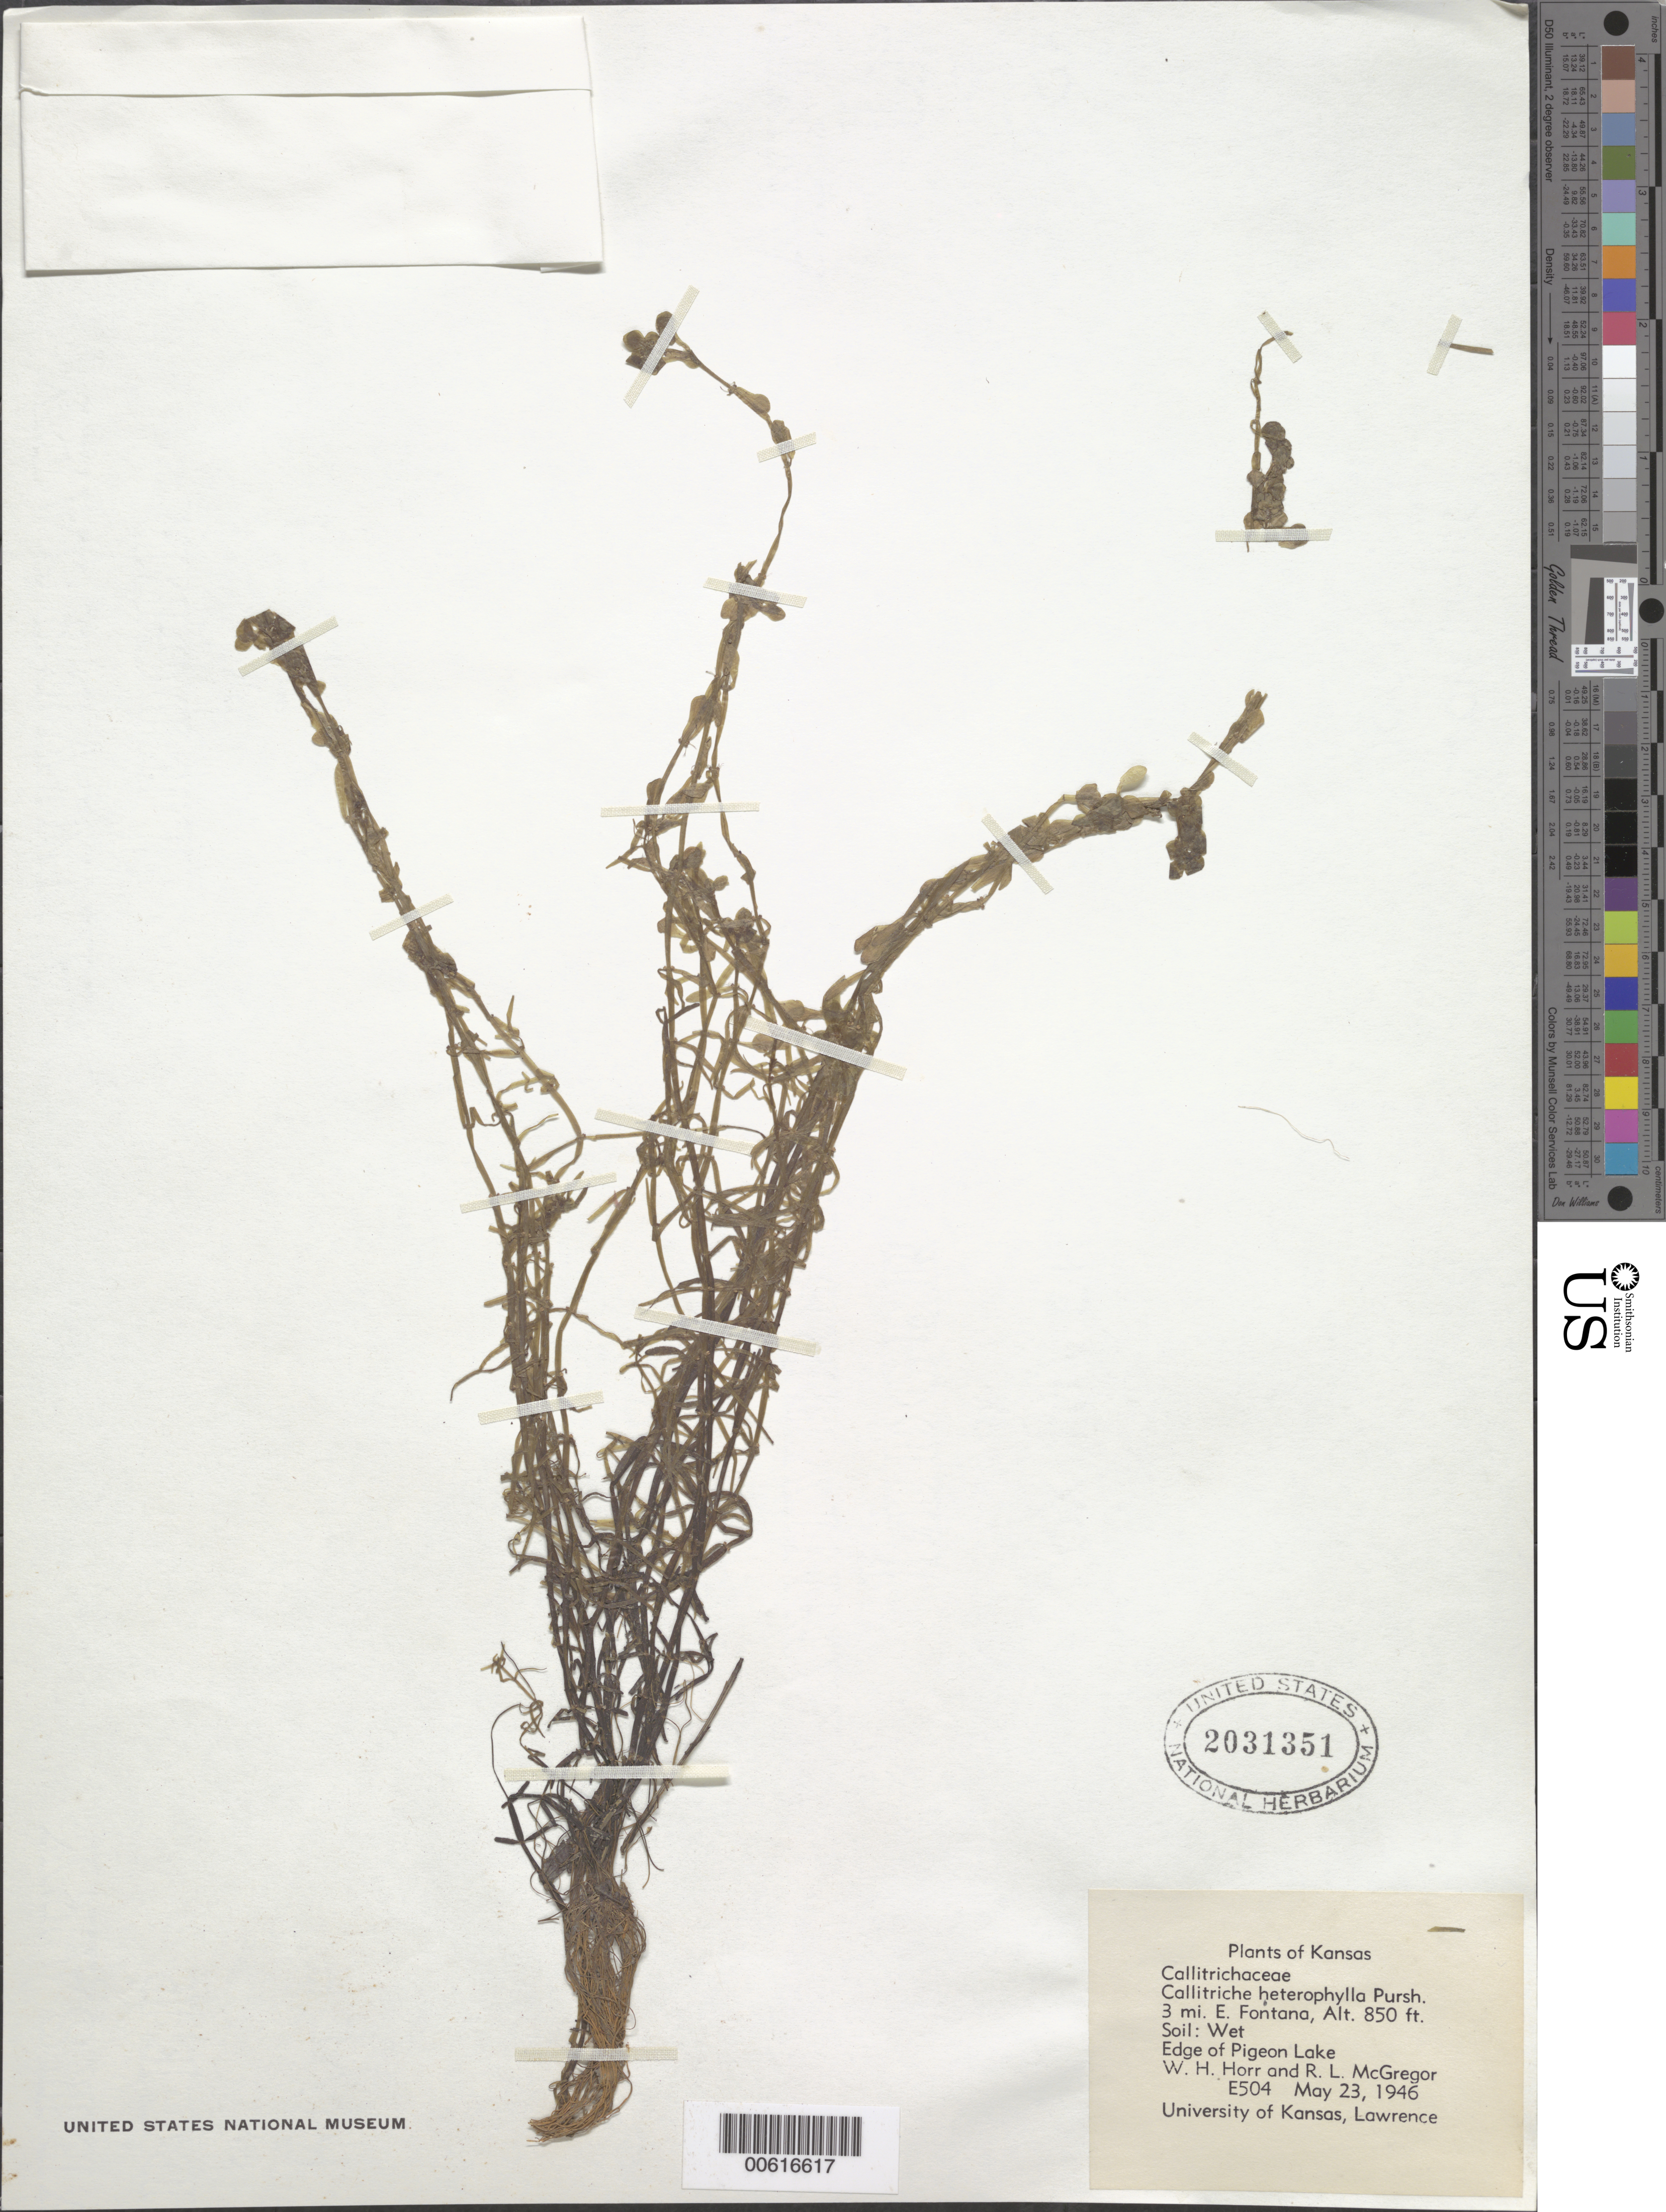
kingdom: Plantae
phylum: Tracheophyta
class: Magnoliopsida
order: Lamiales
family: Plantaginaceae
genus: Callitriche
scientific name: Callitriche heterophylla Pursh emend. Darby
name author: Pursh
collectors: W. H. Horr & R. McGregor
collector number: e504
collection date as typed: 23 May 1946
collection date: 1946-05-23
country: United States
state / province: Kansas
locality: E of Gontana, edge of Pigeon Lake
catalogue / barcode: US 2031351